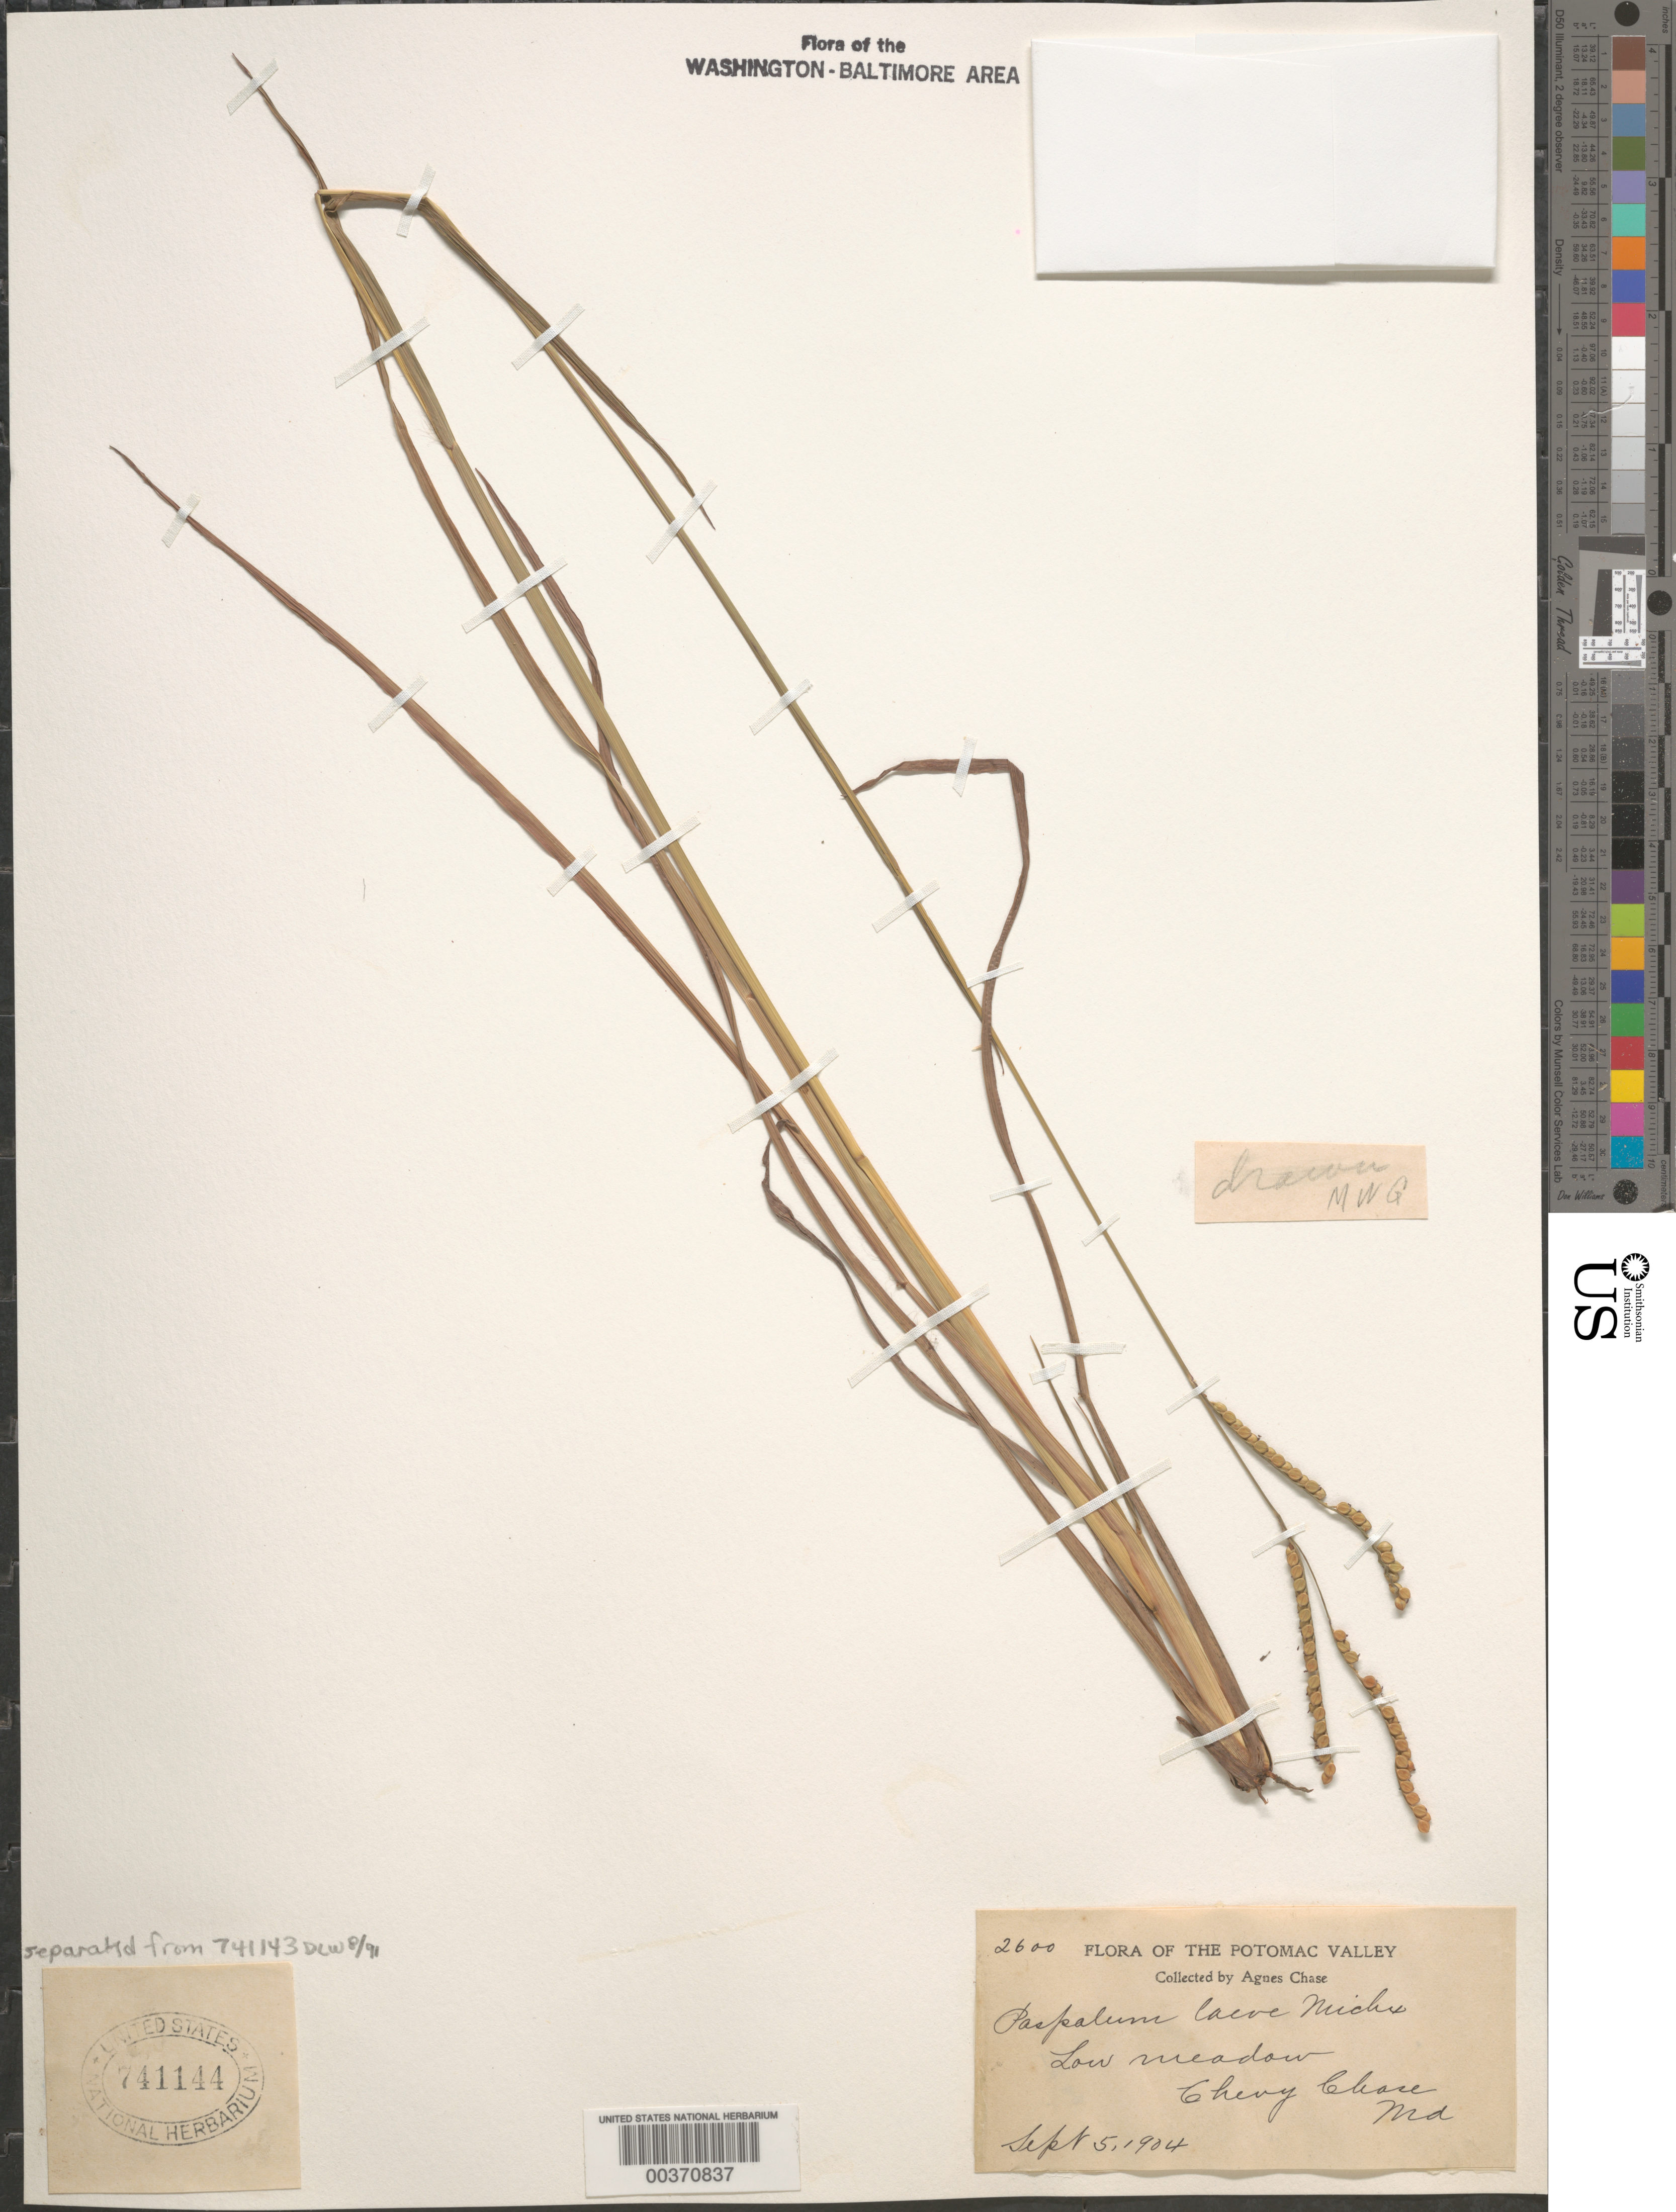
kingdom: Plantae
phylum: Tracheophyta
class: Liliopsida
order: Poales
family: Poaceae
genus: Paspalum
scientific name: Paspalum laeve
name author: Michx.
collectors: A. Chase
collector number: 2600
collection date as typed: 05 Sep 1904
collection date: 1904-09-05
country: United States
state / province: Maryland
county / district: Montgomery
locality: Chevy Chase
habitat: Low meadow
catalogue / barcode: US 741144